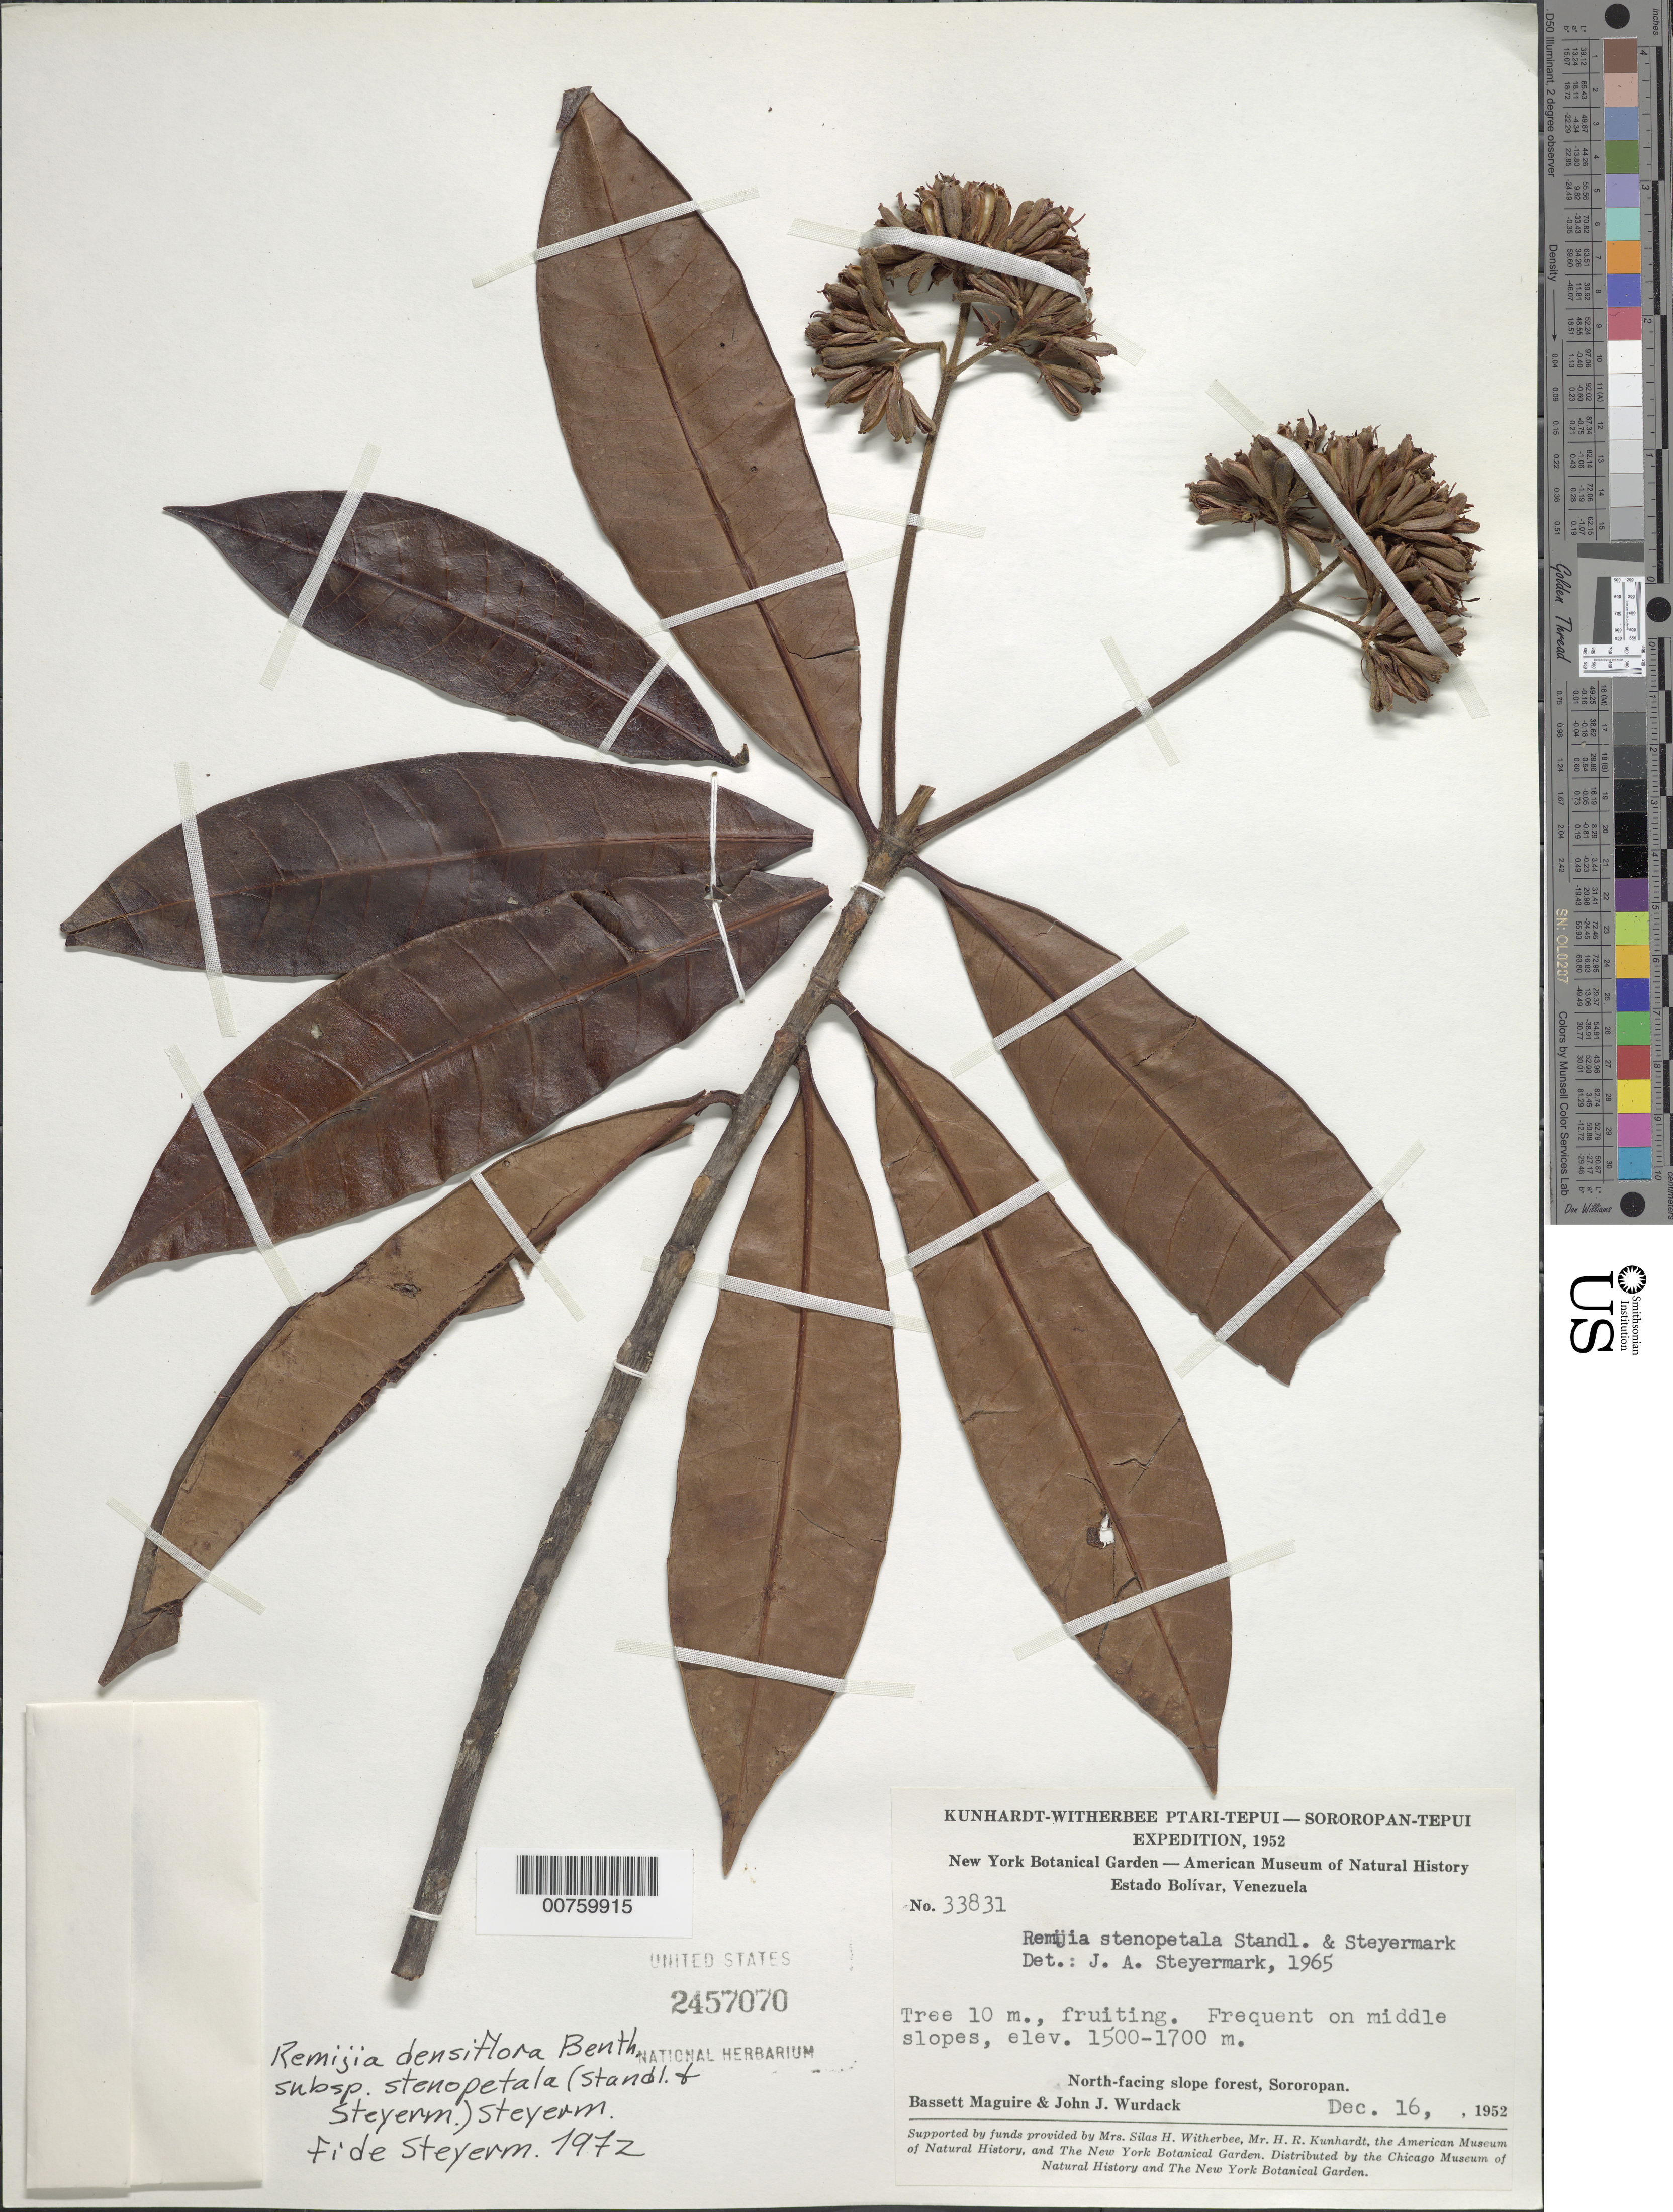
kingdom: Plantae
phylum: Tracheophyta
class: Magnoliopsida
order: Gentianales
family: Rubiaceae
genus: Remijia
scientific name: Remijia densiflora subsp. stenopetala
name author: (Standl. & Steyerm.) Steyerm.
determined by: Steyermark, Julian A., (VEN)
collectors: B. Maguire & J. J. Wurdack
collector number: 33831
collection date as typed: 16-Dec-52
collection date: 1952-12-16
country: Venezuela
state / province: Bolívar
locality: Sororopán-tepuí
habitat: Middle slopes; north-facing slope forest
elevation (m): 1500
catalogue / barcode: US 2457070